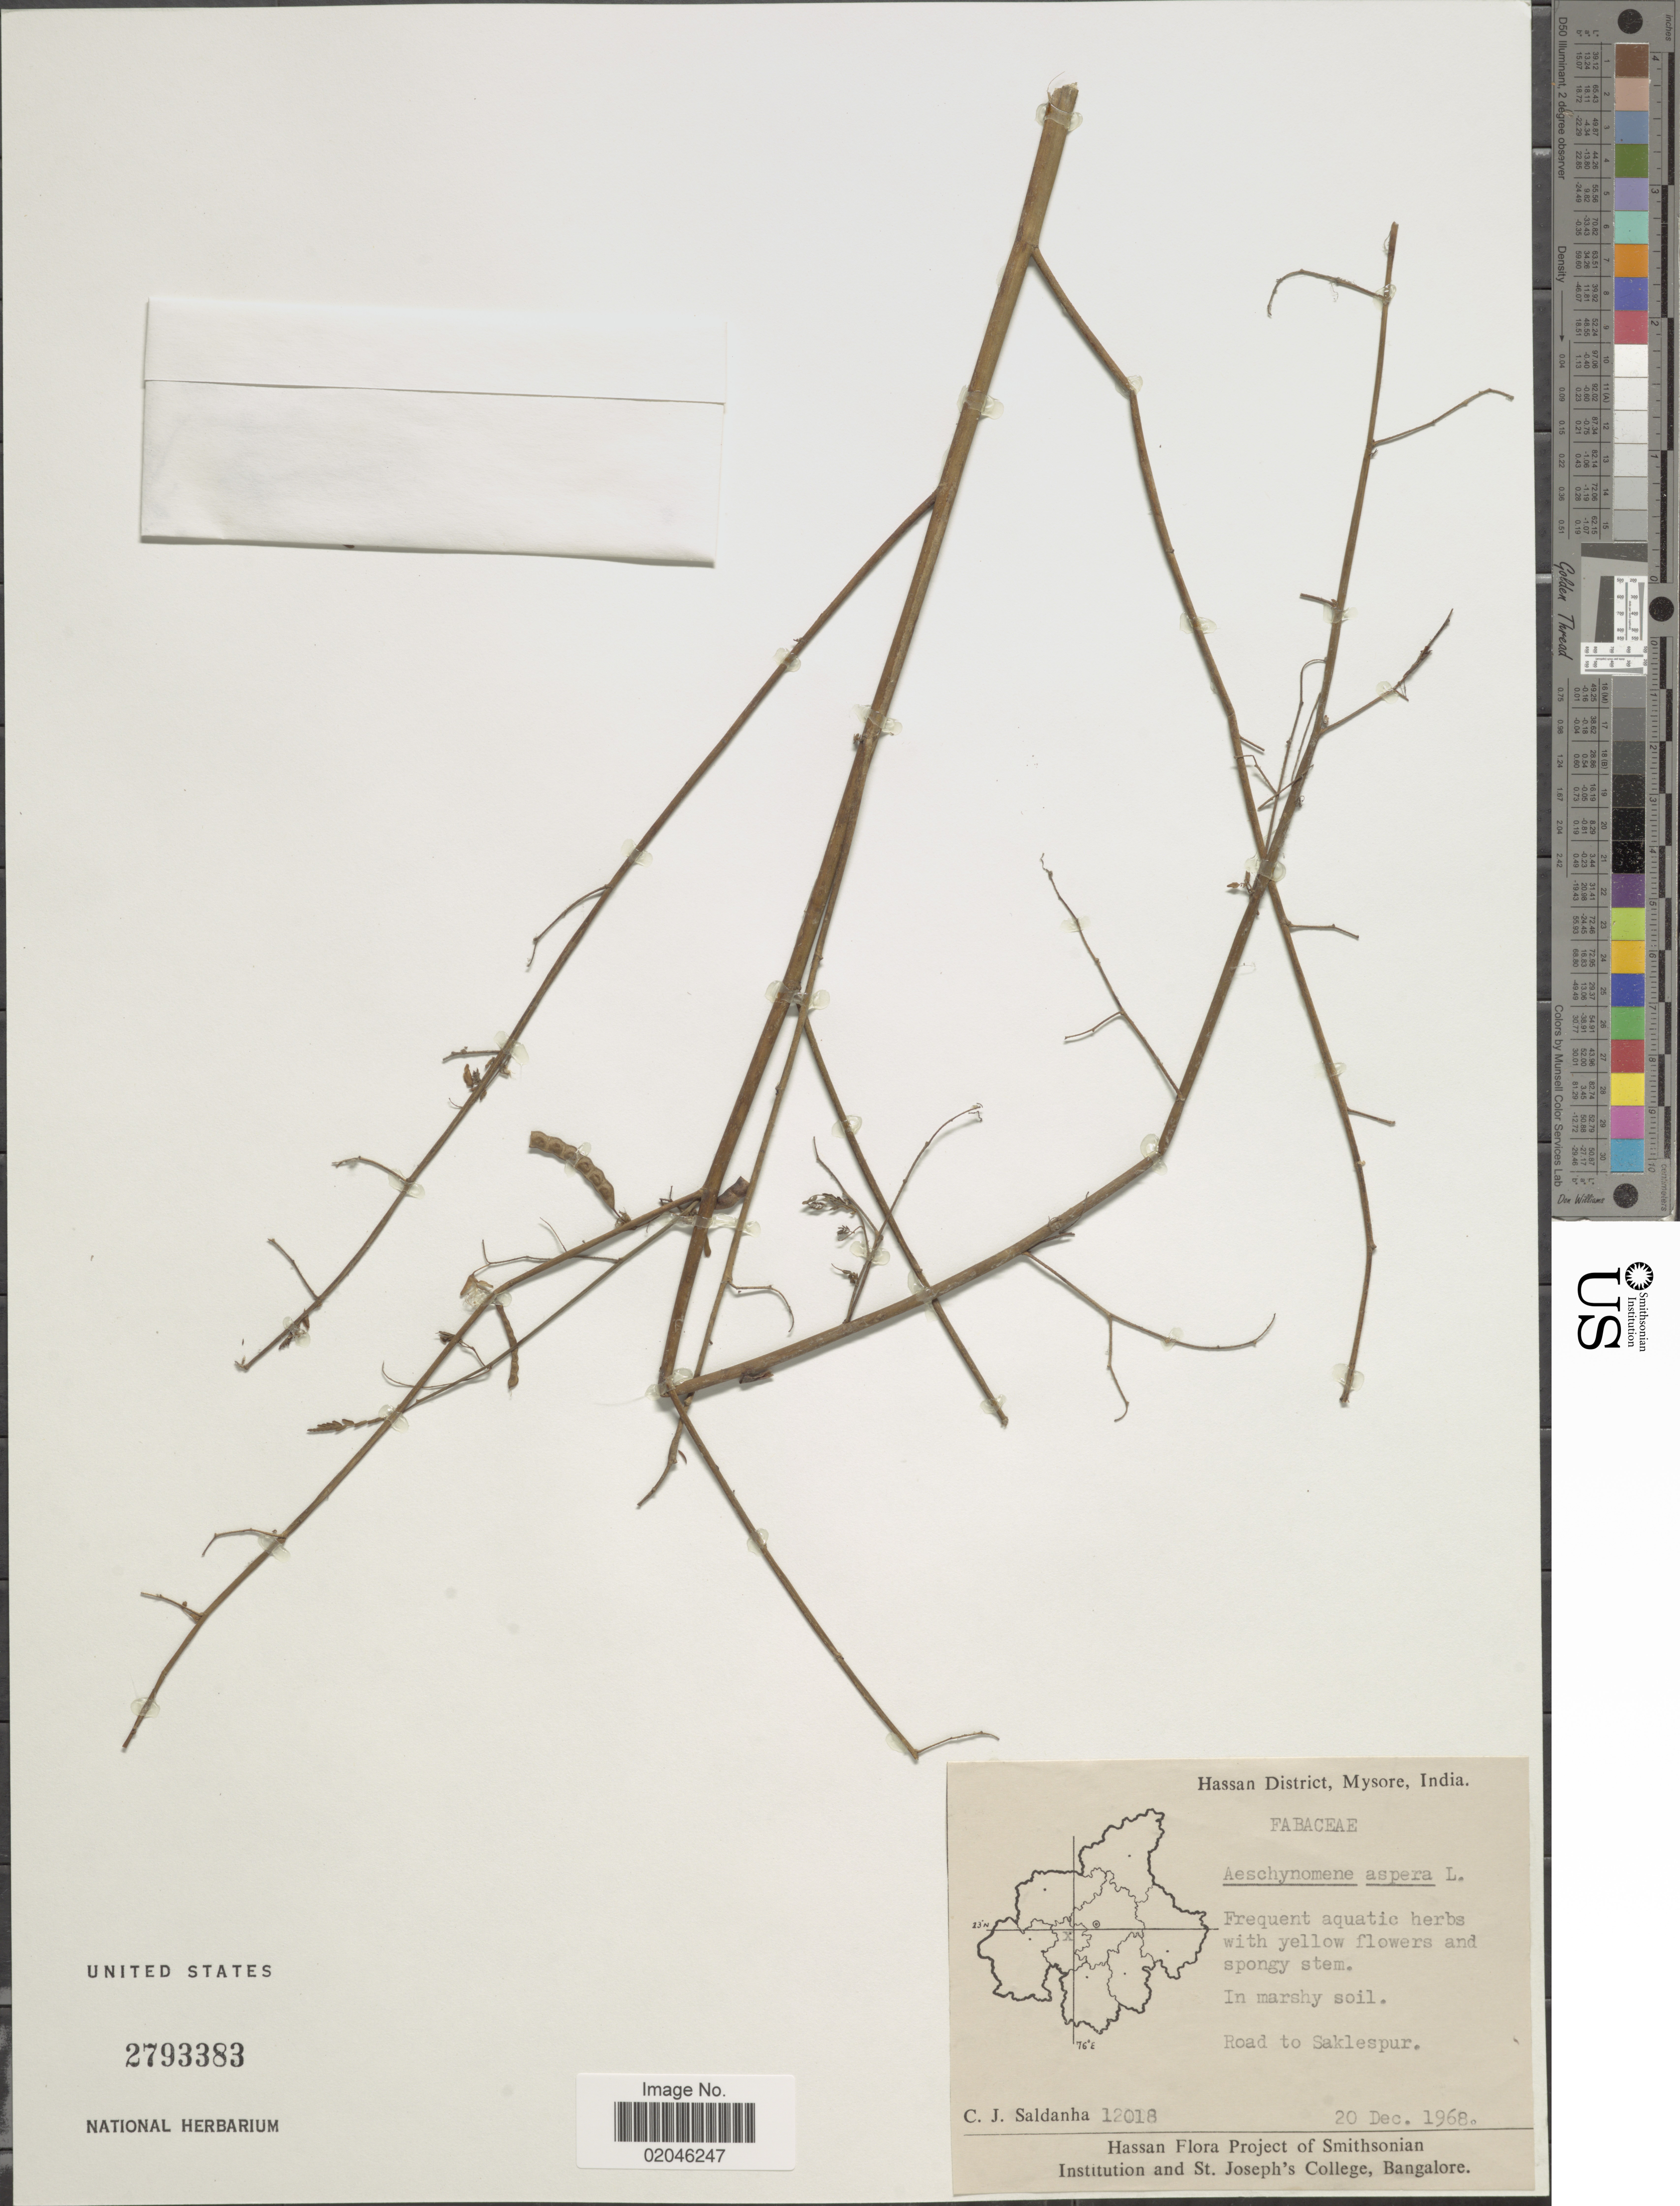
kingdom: Plantae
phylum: Tracheophyta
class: Magnoliopsida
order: Fabales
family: Fabaceae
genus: Aeschynomene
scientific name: Aeschynomene aspera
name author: L.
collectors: C. J. Saldanha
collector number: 12018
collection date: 1968-12-20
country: India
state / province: Karnataka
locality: Hassan District, Mysore, in marshy soil, road to Saklespur.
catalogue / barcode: US 2793383